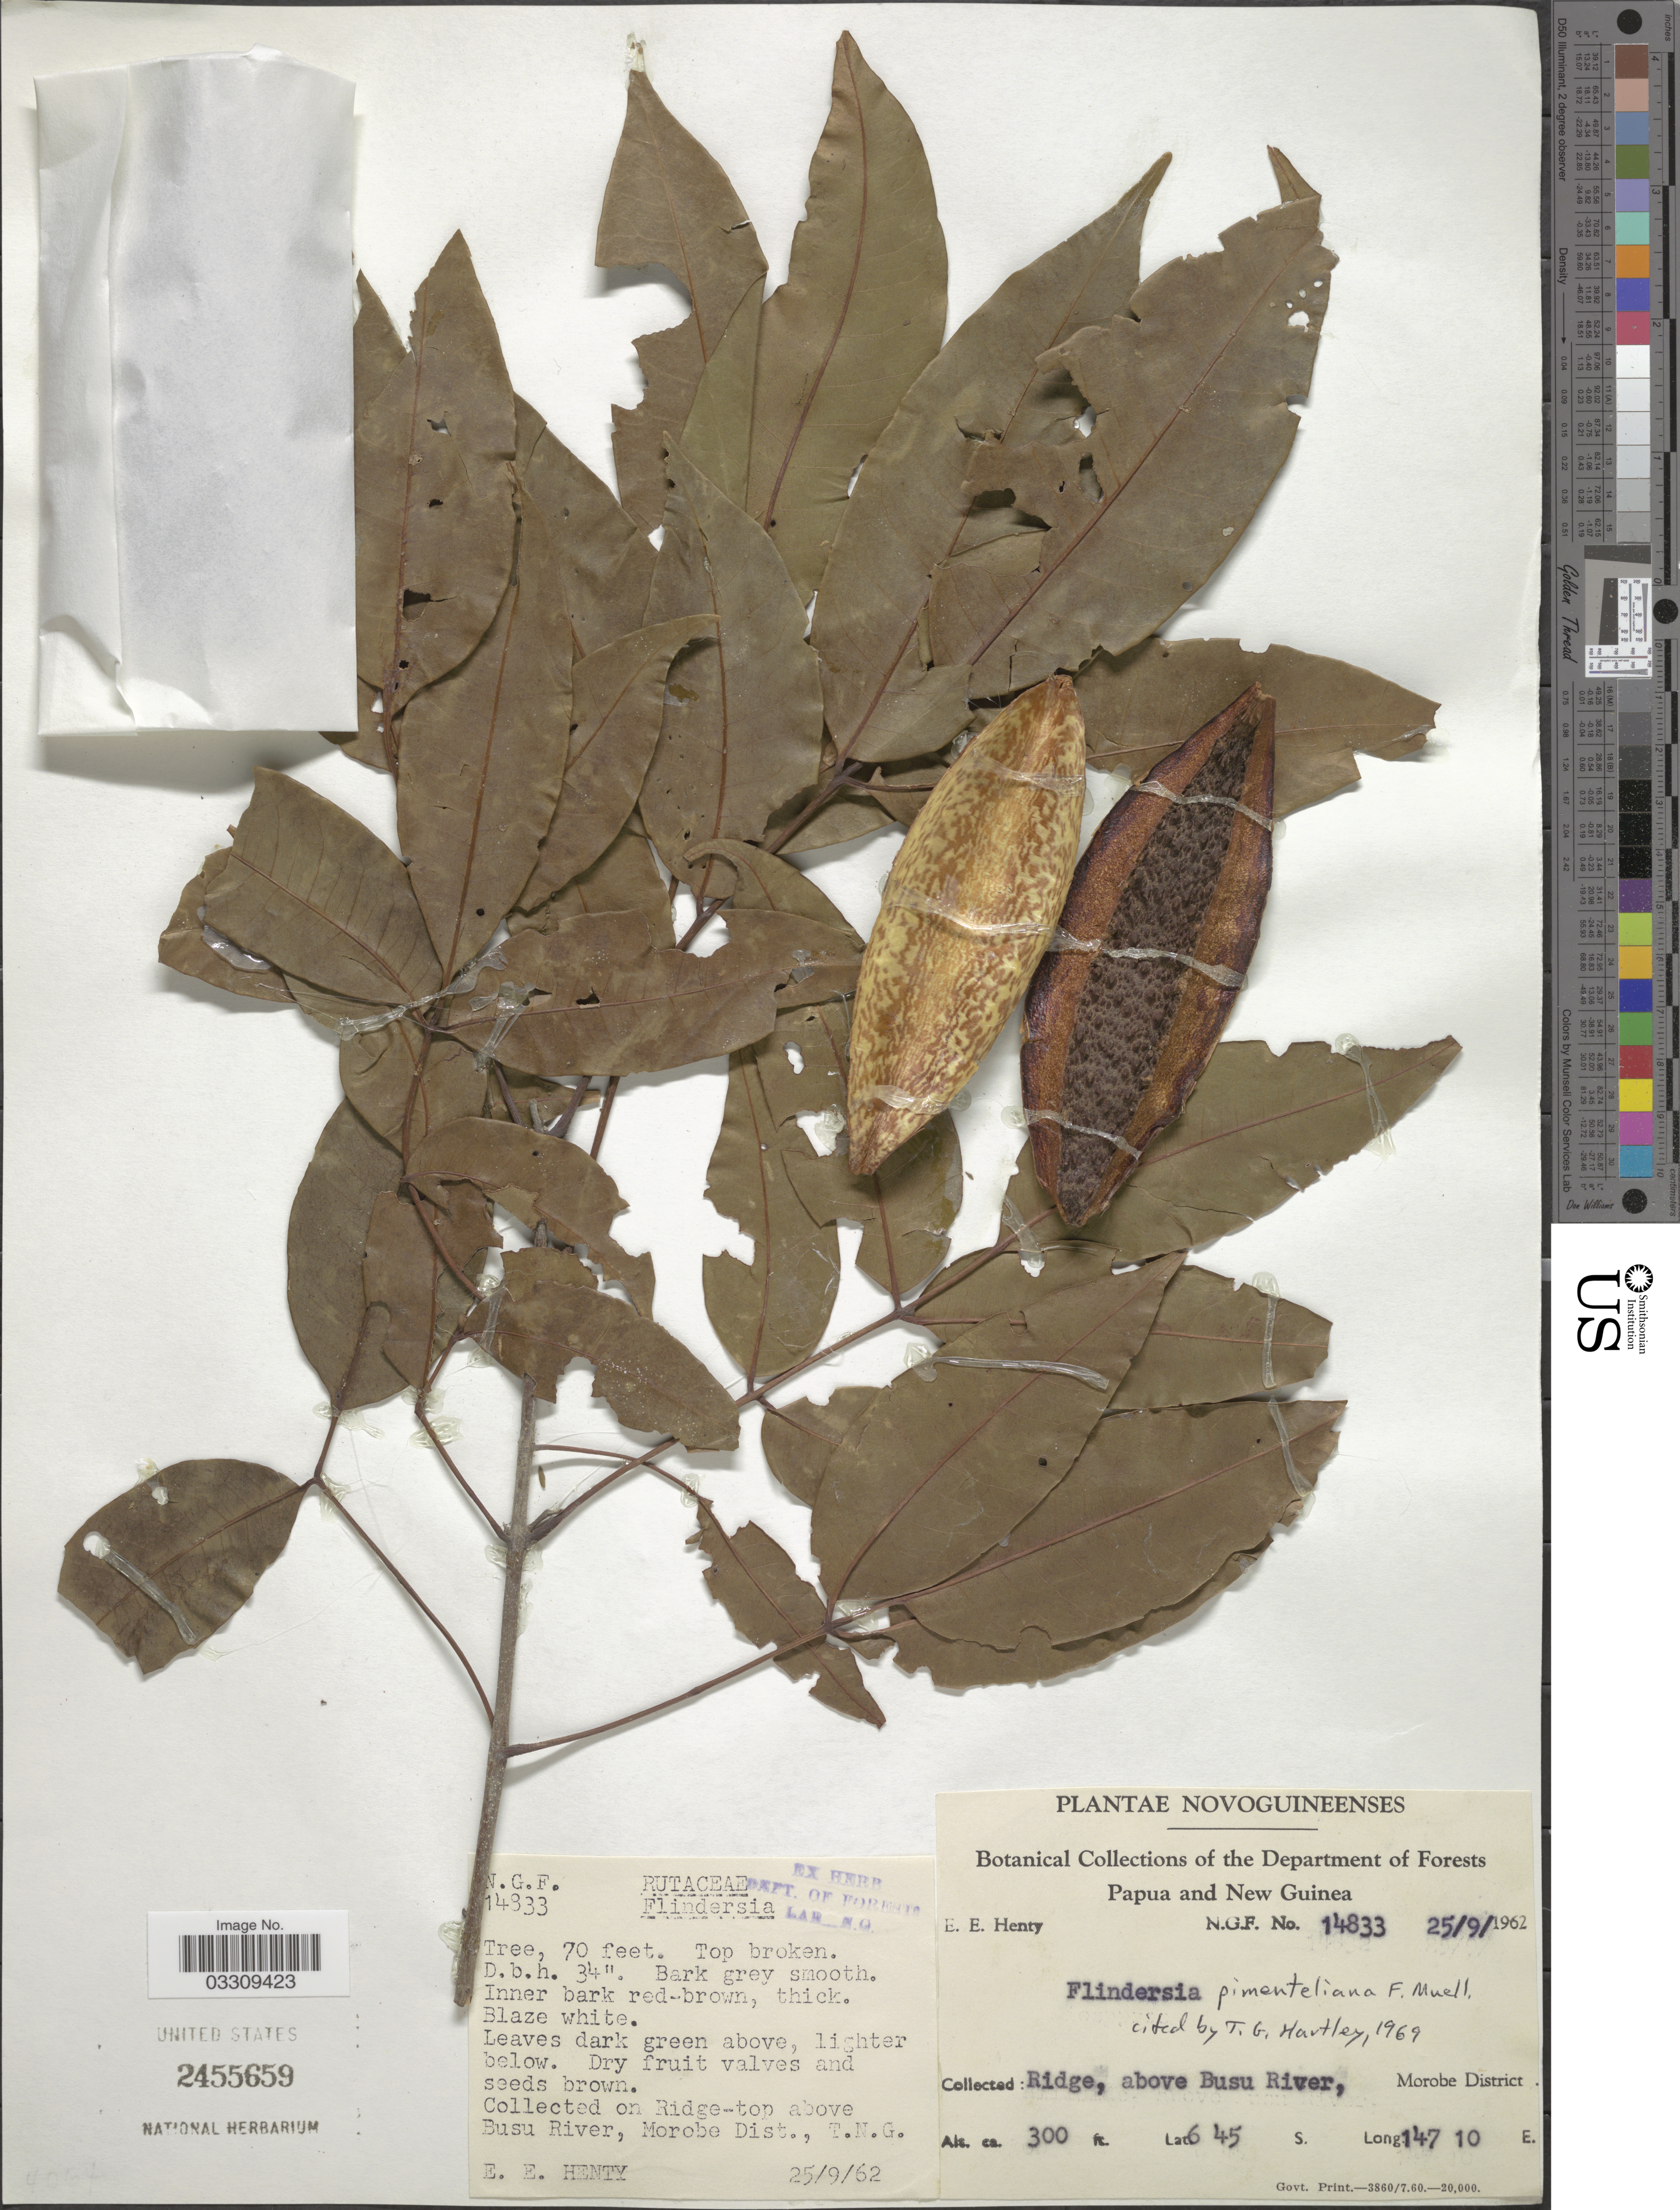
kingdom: Plantae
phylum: Tracheophyta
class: Magnoliopsida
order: Sapindales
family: Rutaceae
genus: Flindersia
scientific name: Flindersia pimenteliana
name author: F. Muell.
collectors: E. Henty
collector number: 14833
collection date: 1962-09-25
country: Papua New Guinea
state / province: Morobe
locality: Papua and New Guinea. Ridge-top, above Busu River, Morobe District.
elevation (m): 91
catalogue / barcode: US 2455659